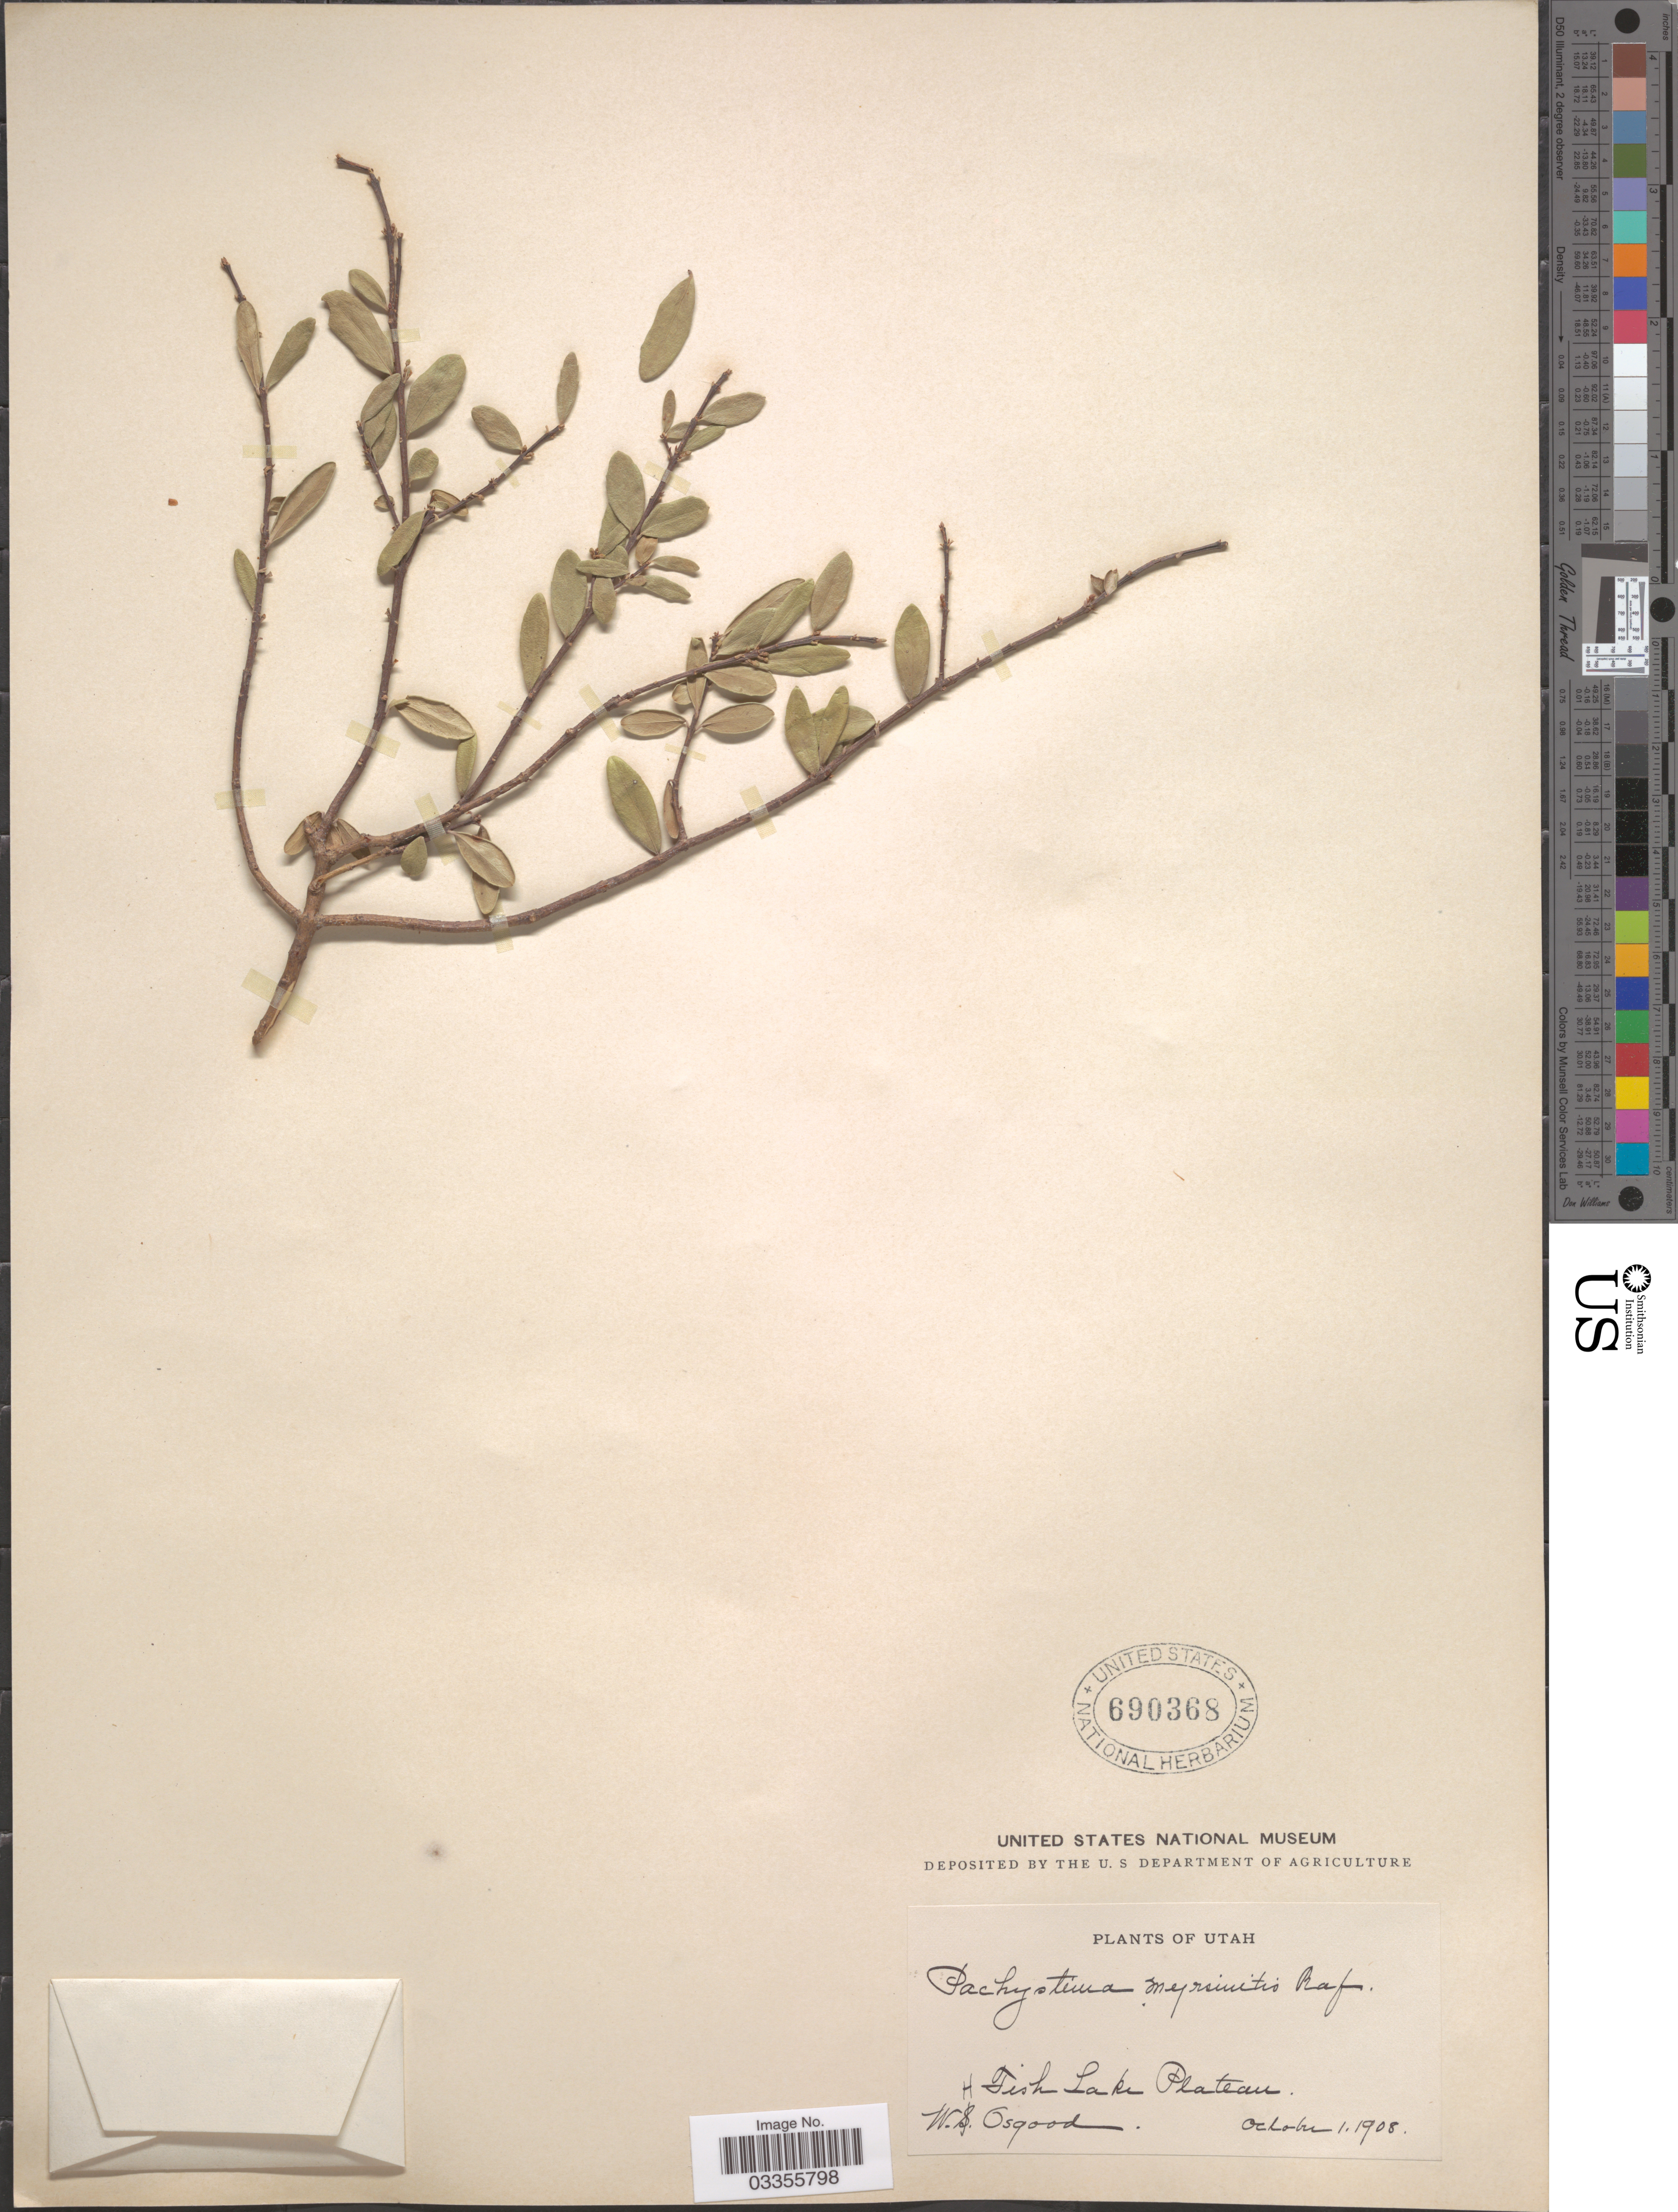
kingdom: Plantae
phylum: Tracheophyta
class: Magnoliopsida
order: Celastrales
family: Celastraceae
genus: Paxistima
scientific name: Paxistima myrsinites subsp. myrsinites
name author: (Pursh) Raf.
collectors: W. Osgood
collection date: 1908-10-01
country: United States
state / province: Utah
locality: Fish Lake Plateau.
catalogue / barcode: US 690368